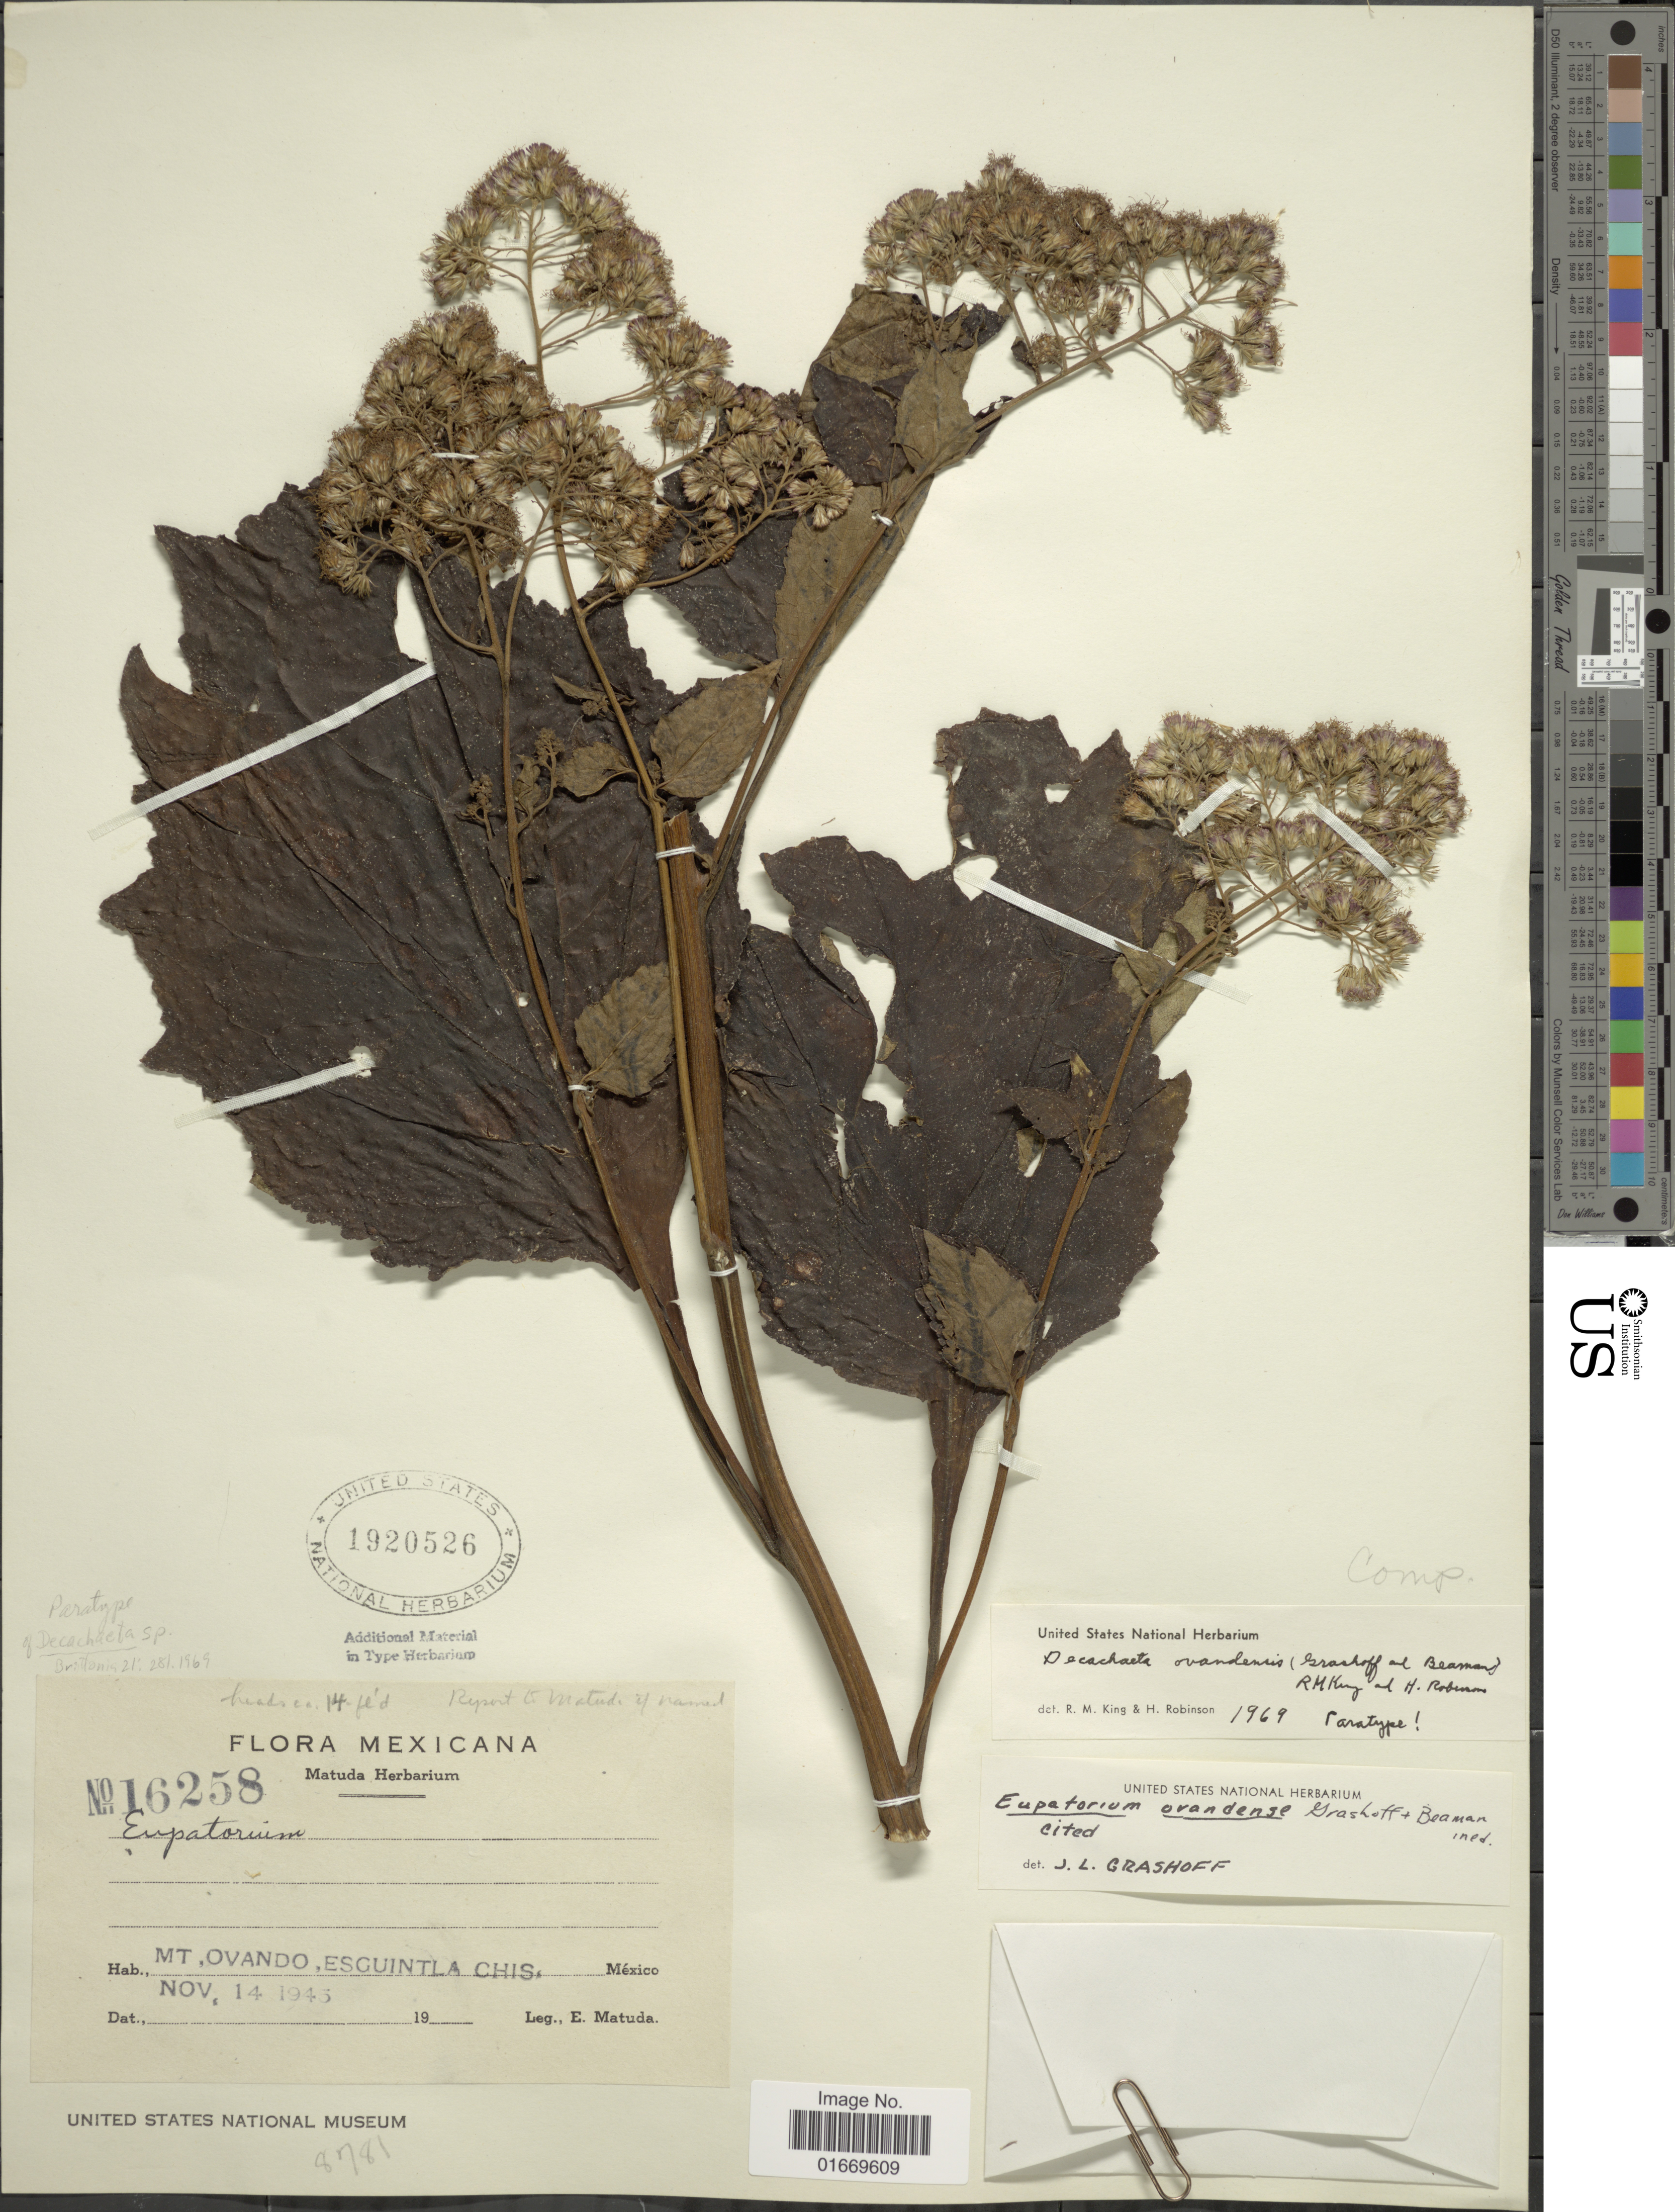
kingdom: Plantae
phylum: Tracheophyta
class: Magnoliopsida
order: Asterales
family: Asteraceae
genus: Decachaeta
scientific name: Decachaeta ovandensis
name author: (Grashoff & Beaman) R.M. King & H. Rob.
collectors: E. Matuda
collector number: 16258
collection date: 1945-11-14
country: Mexico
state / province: Chiapas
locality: Mt, Ovando, Escuintla Chis. Mexico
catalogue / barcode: US 1920526